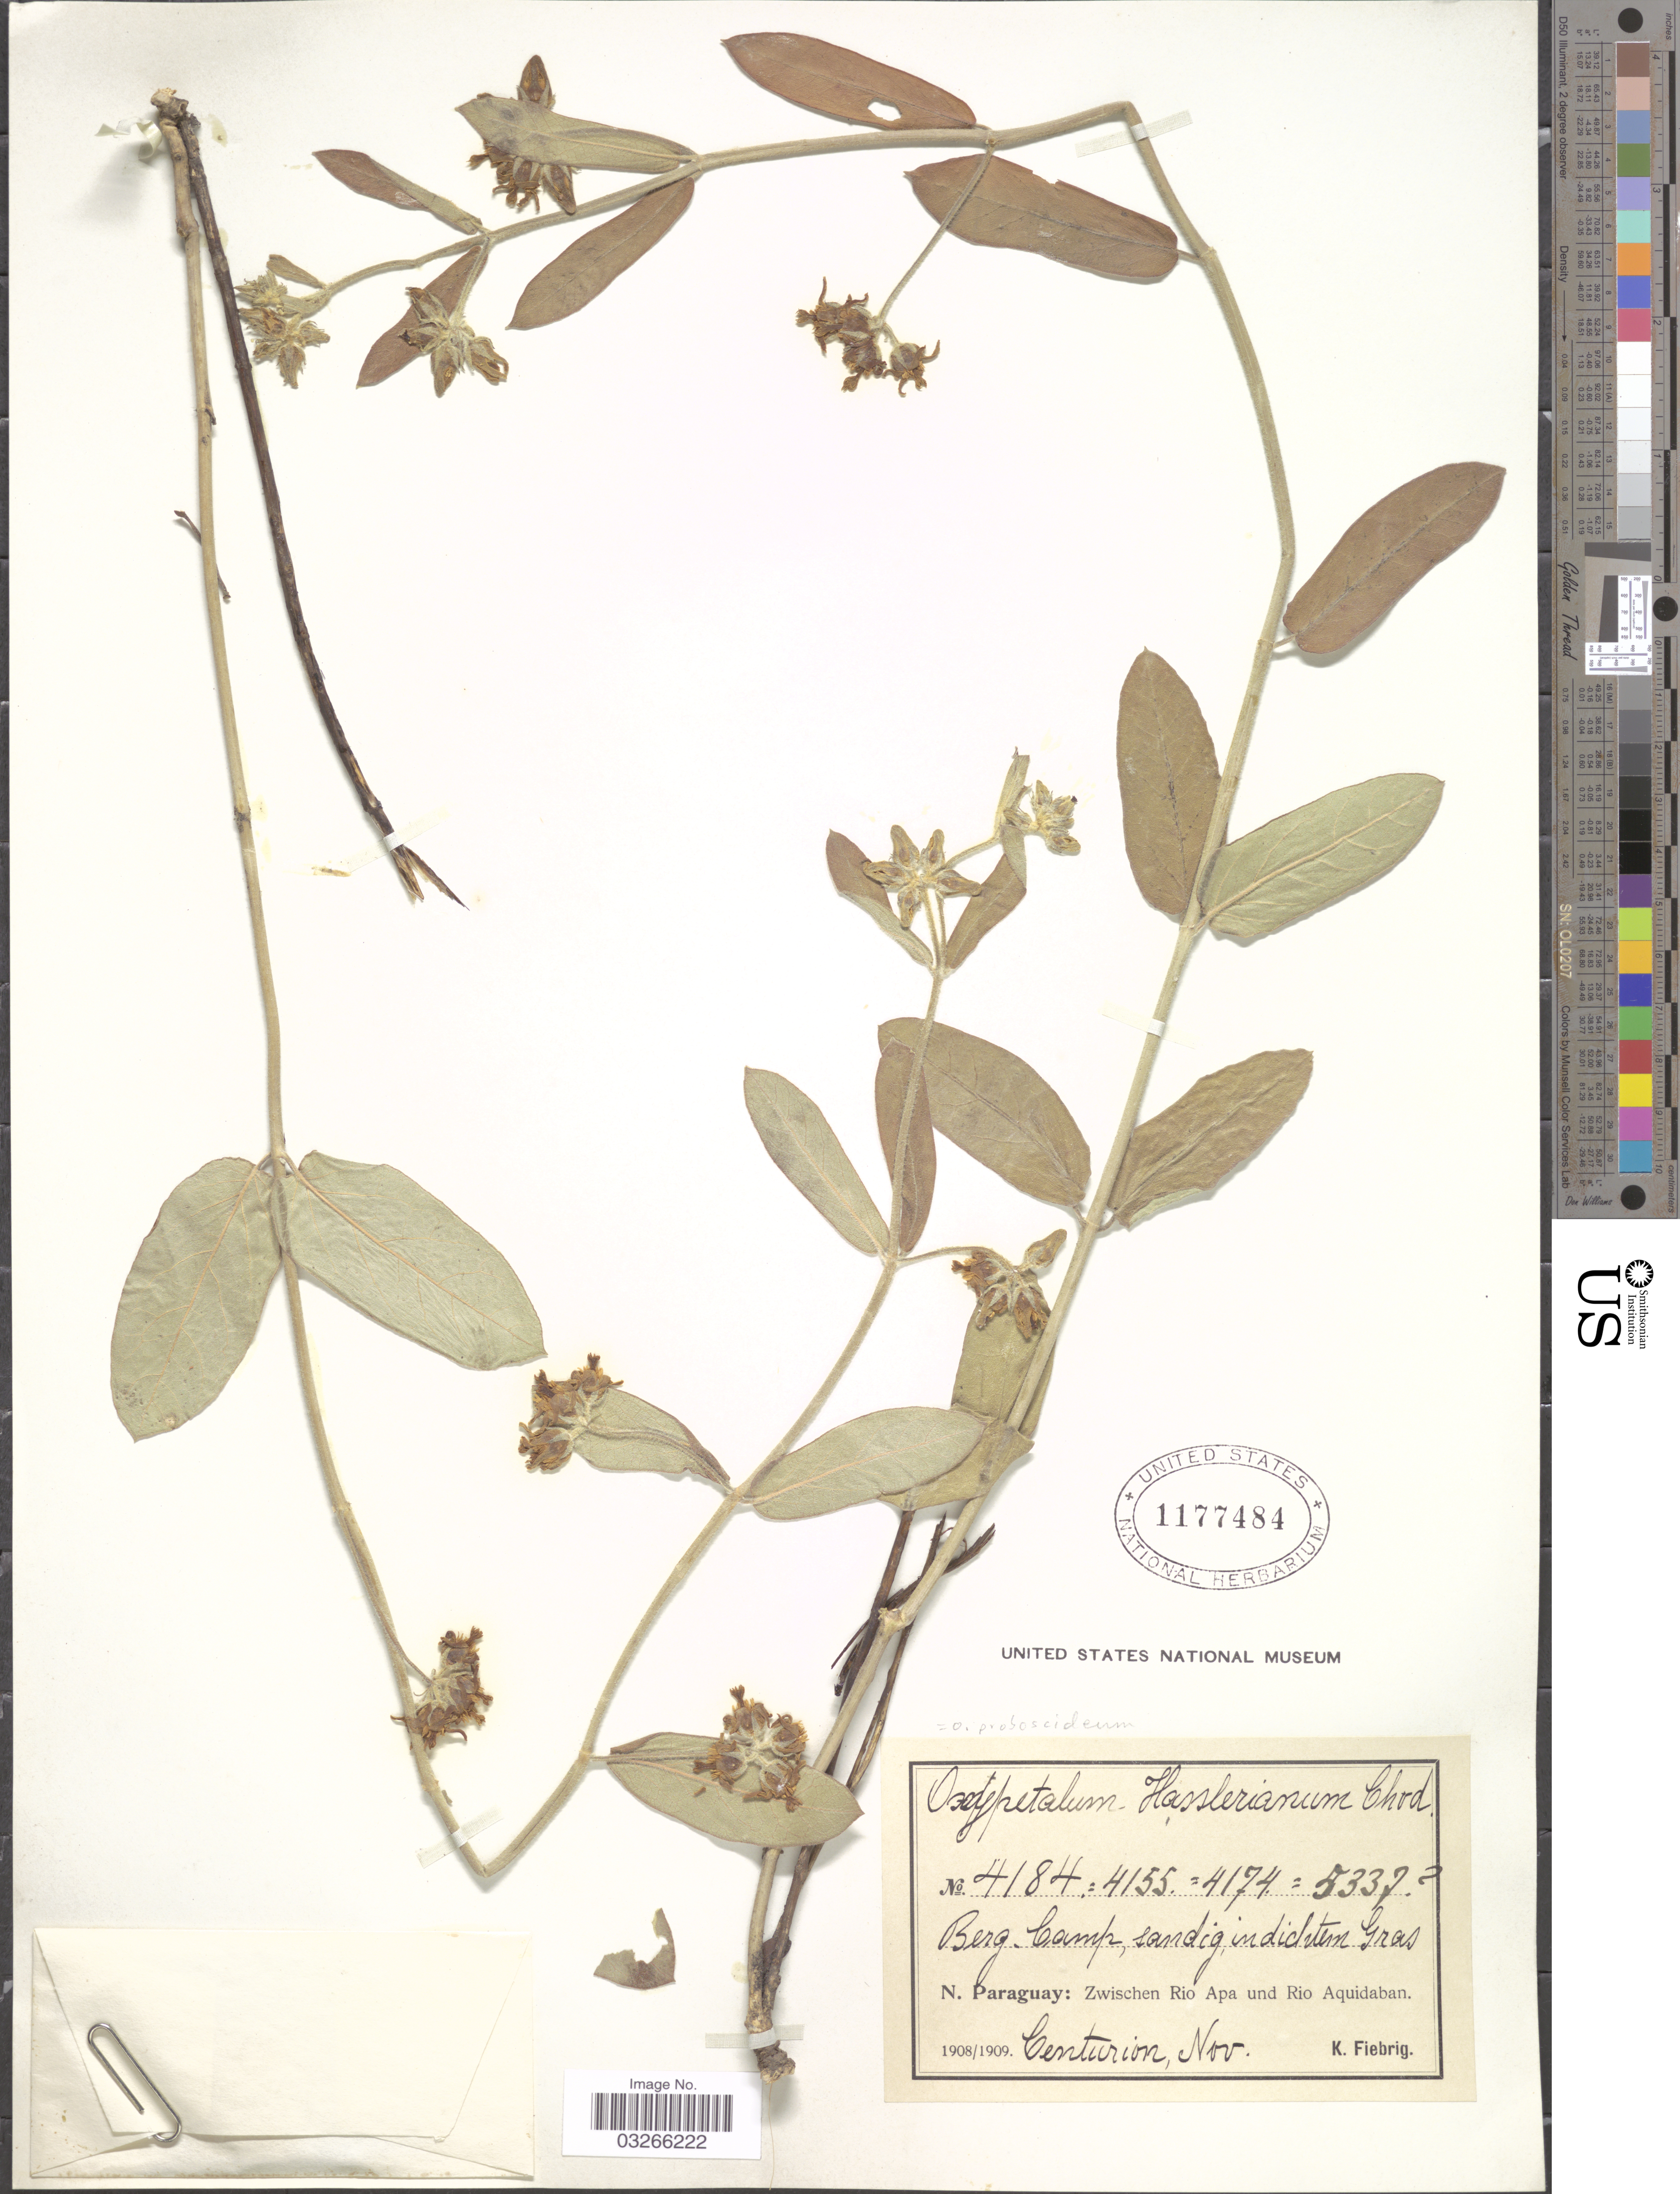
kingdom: Plantae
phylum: Tracheophyta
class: Magnoliopsida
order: Gentianales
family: Apocynaceae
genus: Oxypetalum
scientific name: Oxypetalum capitatum Mart. subsp. capitatum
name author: Mart.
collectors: K. Fiebrig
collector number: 4184/4155/4174/5337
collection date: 1908-11/1909-11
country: Paraguay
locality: N. Paraguay: Zwischen Rio Apa und Rio Aquidaban, Centurion [unsure placement].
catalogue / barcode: US 1177484